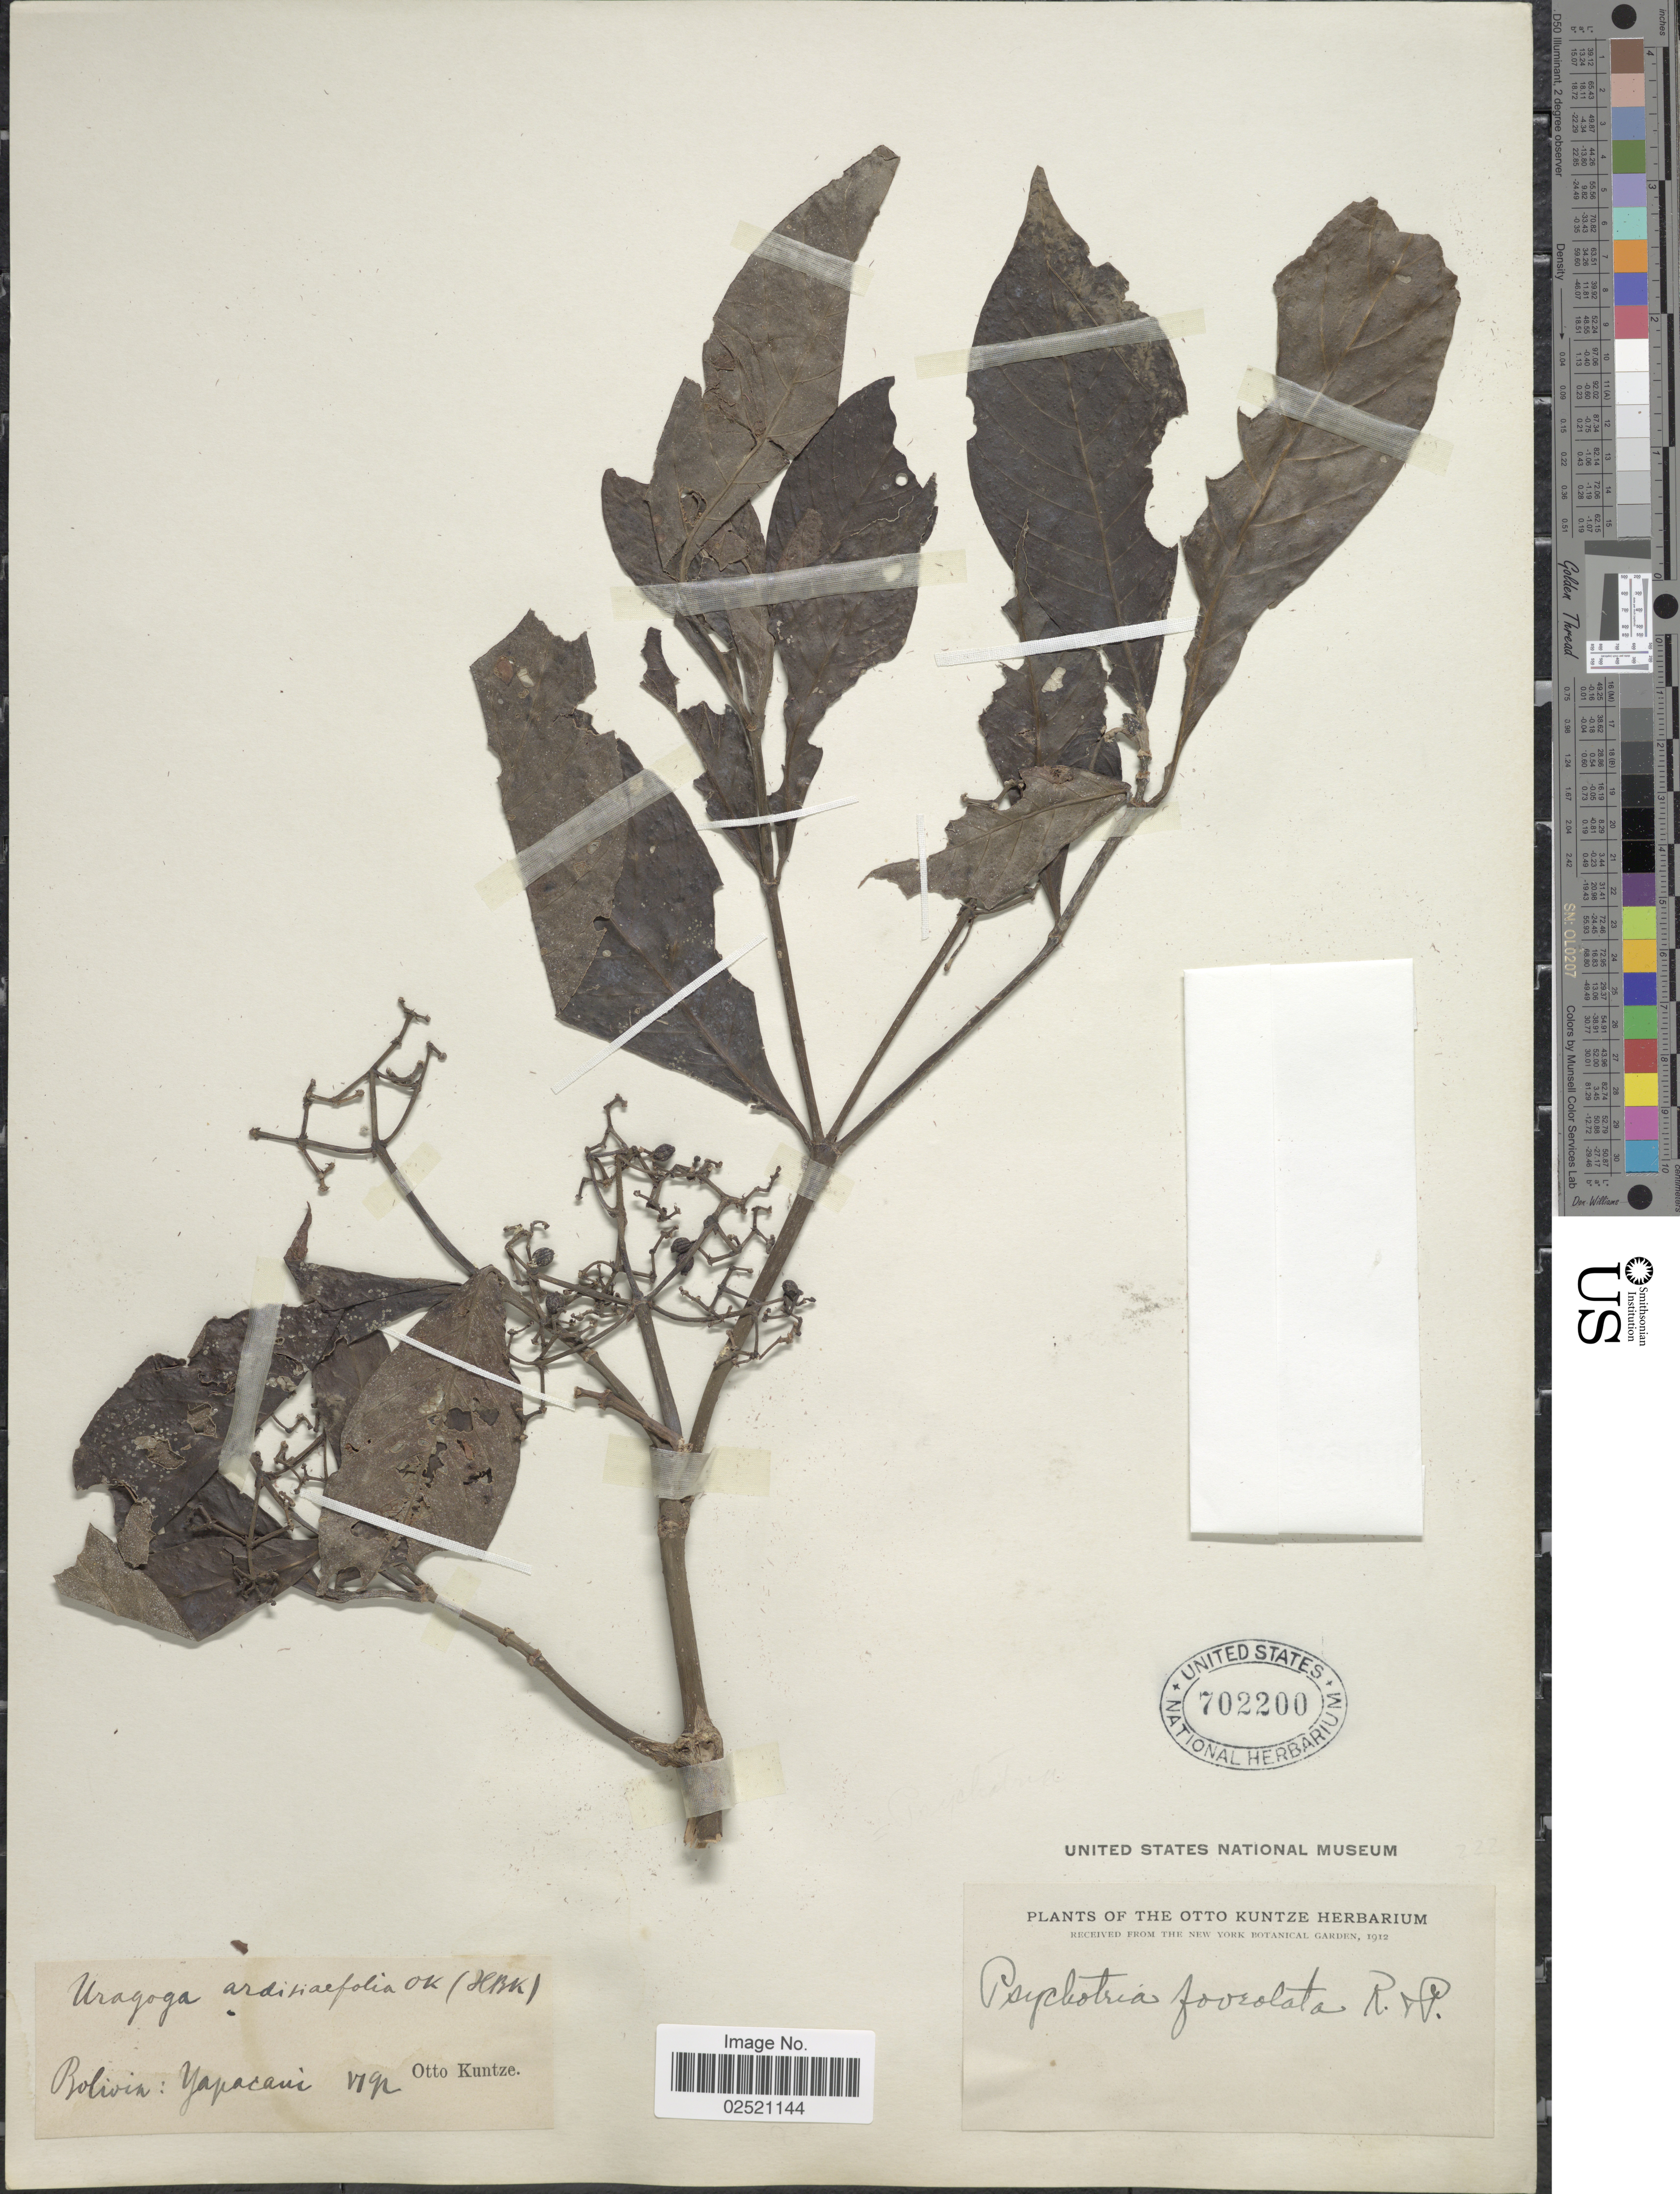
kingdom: Plantae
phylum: Tracheophyta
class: Magnoliopsida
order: Gentianales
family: Rubiaceae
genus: Psychotria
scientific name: Psychotria carthagenensis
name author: Jacq.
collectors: C.E.O. Kuntze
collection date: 1892-06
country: Bolivia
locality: Yapacani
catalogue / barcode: US 702200